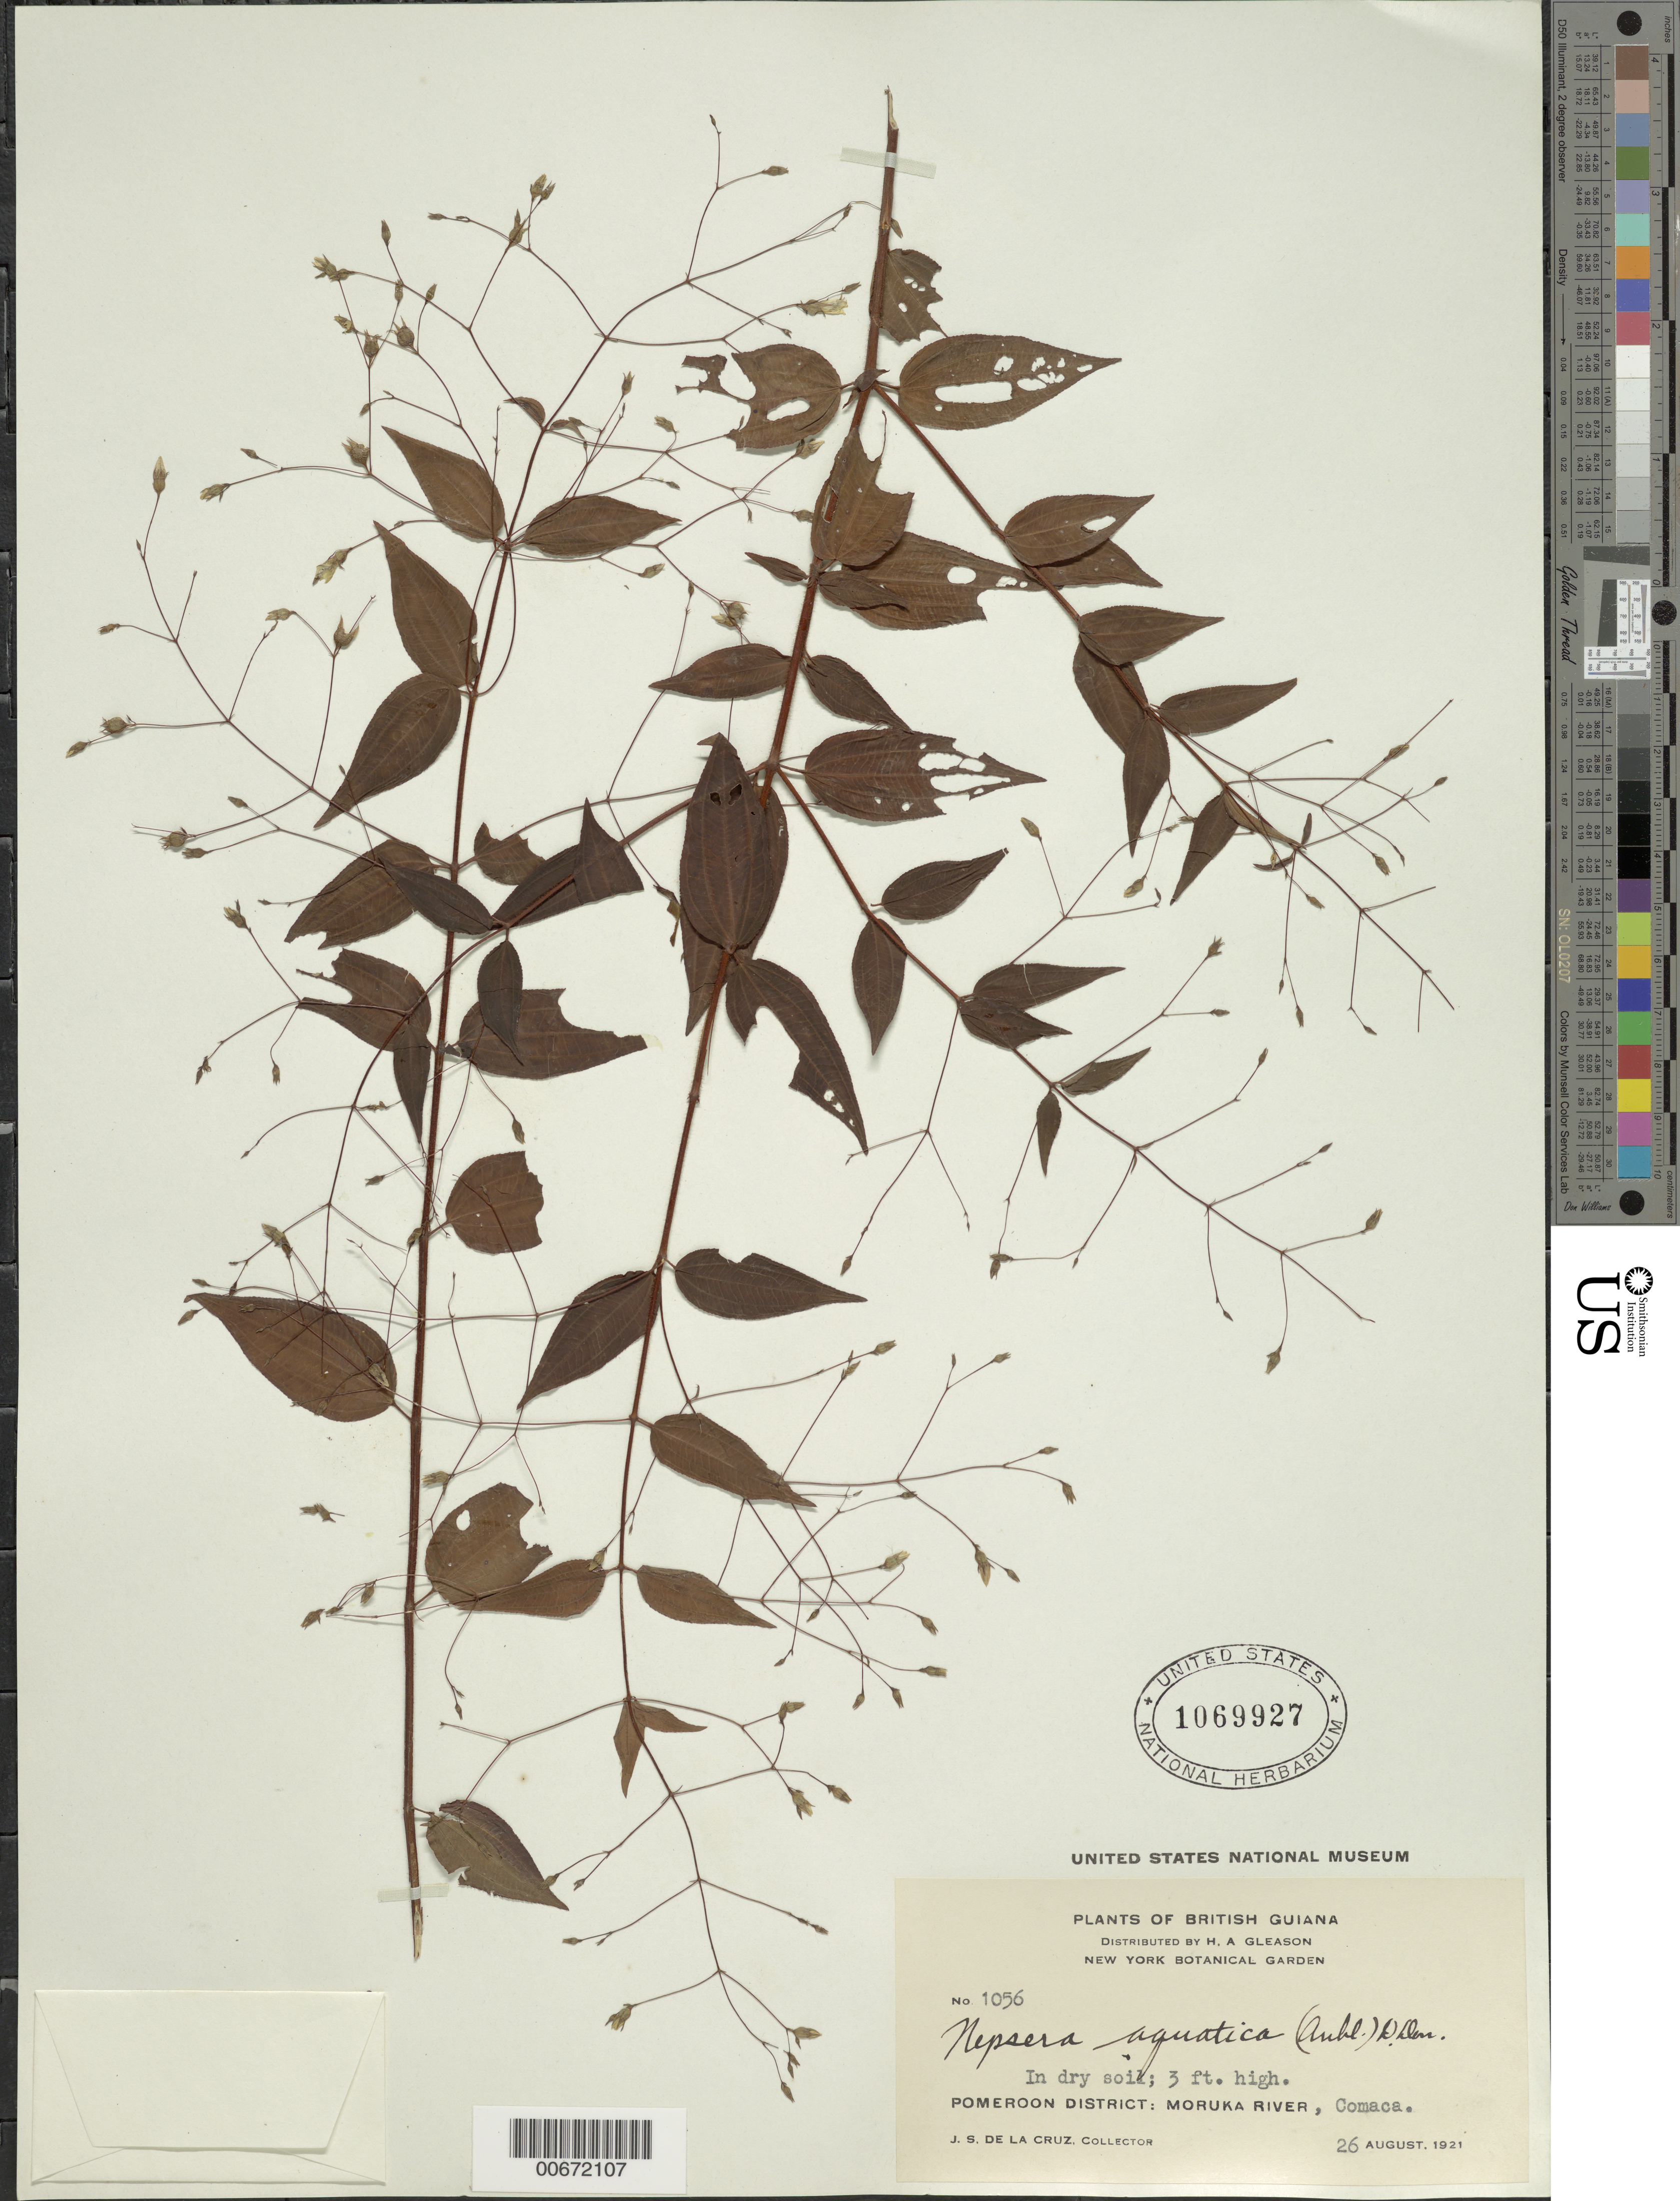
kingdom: Plantae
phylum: Tracheophyta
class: Magnoliopsida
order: Myrtales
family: Melastomataceae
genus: Nepsera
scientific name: Nepsera aquatica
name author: (Aubl.) Naudin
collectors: J. S. de la Cruz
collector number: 1056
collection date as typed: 26-Aug-21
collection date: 1921-08-26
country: Guyana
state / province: Barima-Waini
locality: Comaca, Moruka R., Pomeroon Dist.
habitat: Dry soil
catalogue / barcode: US 1069927